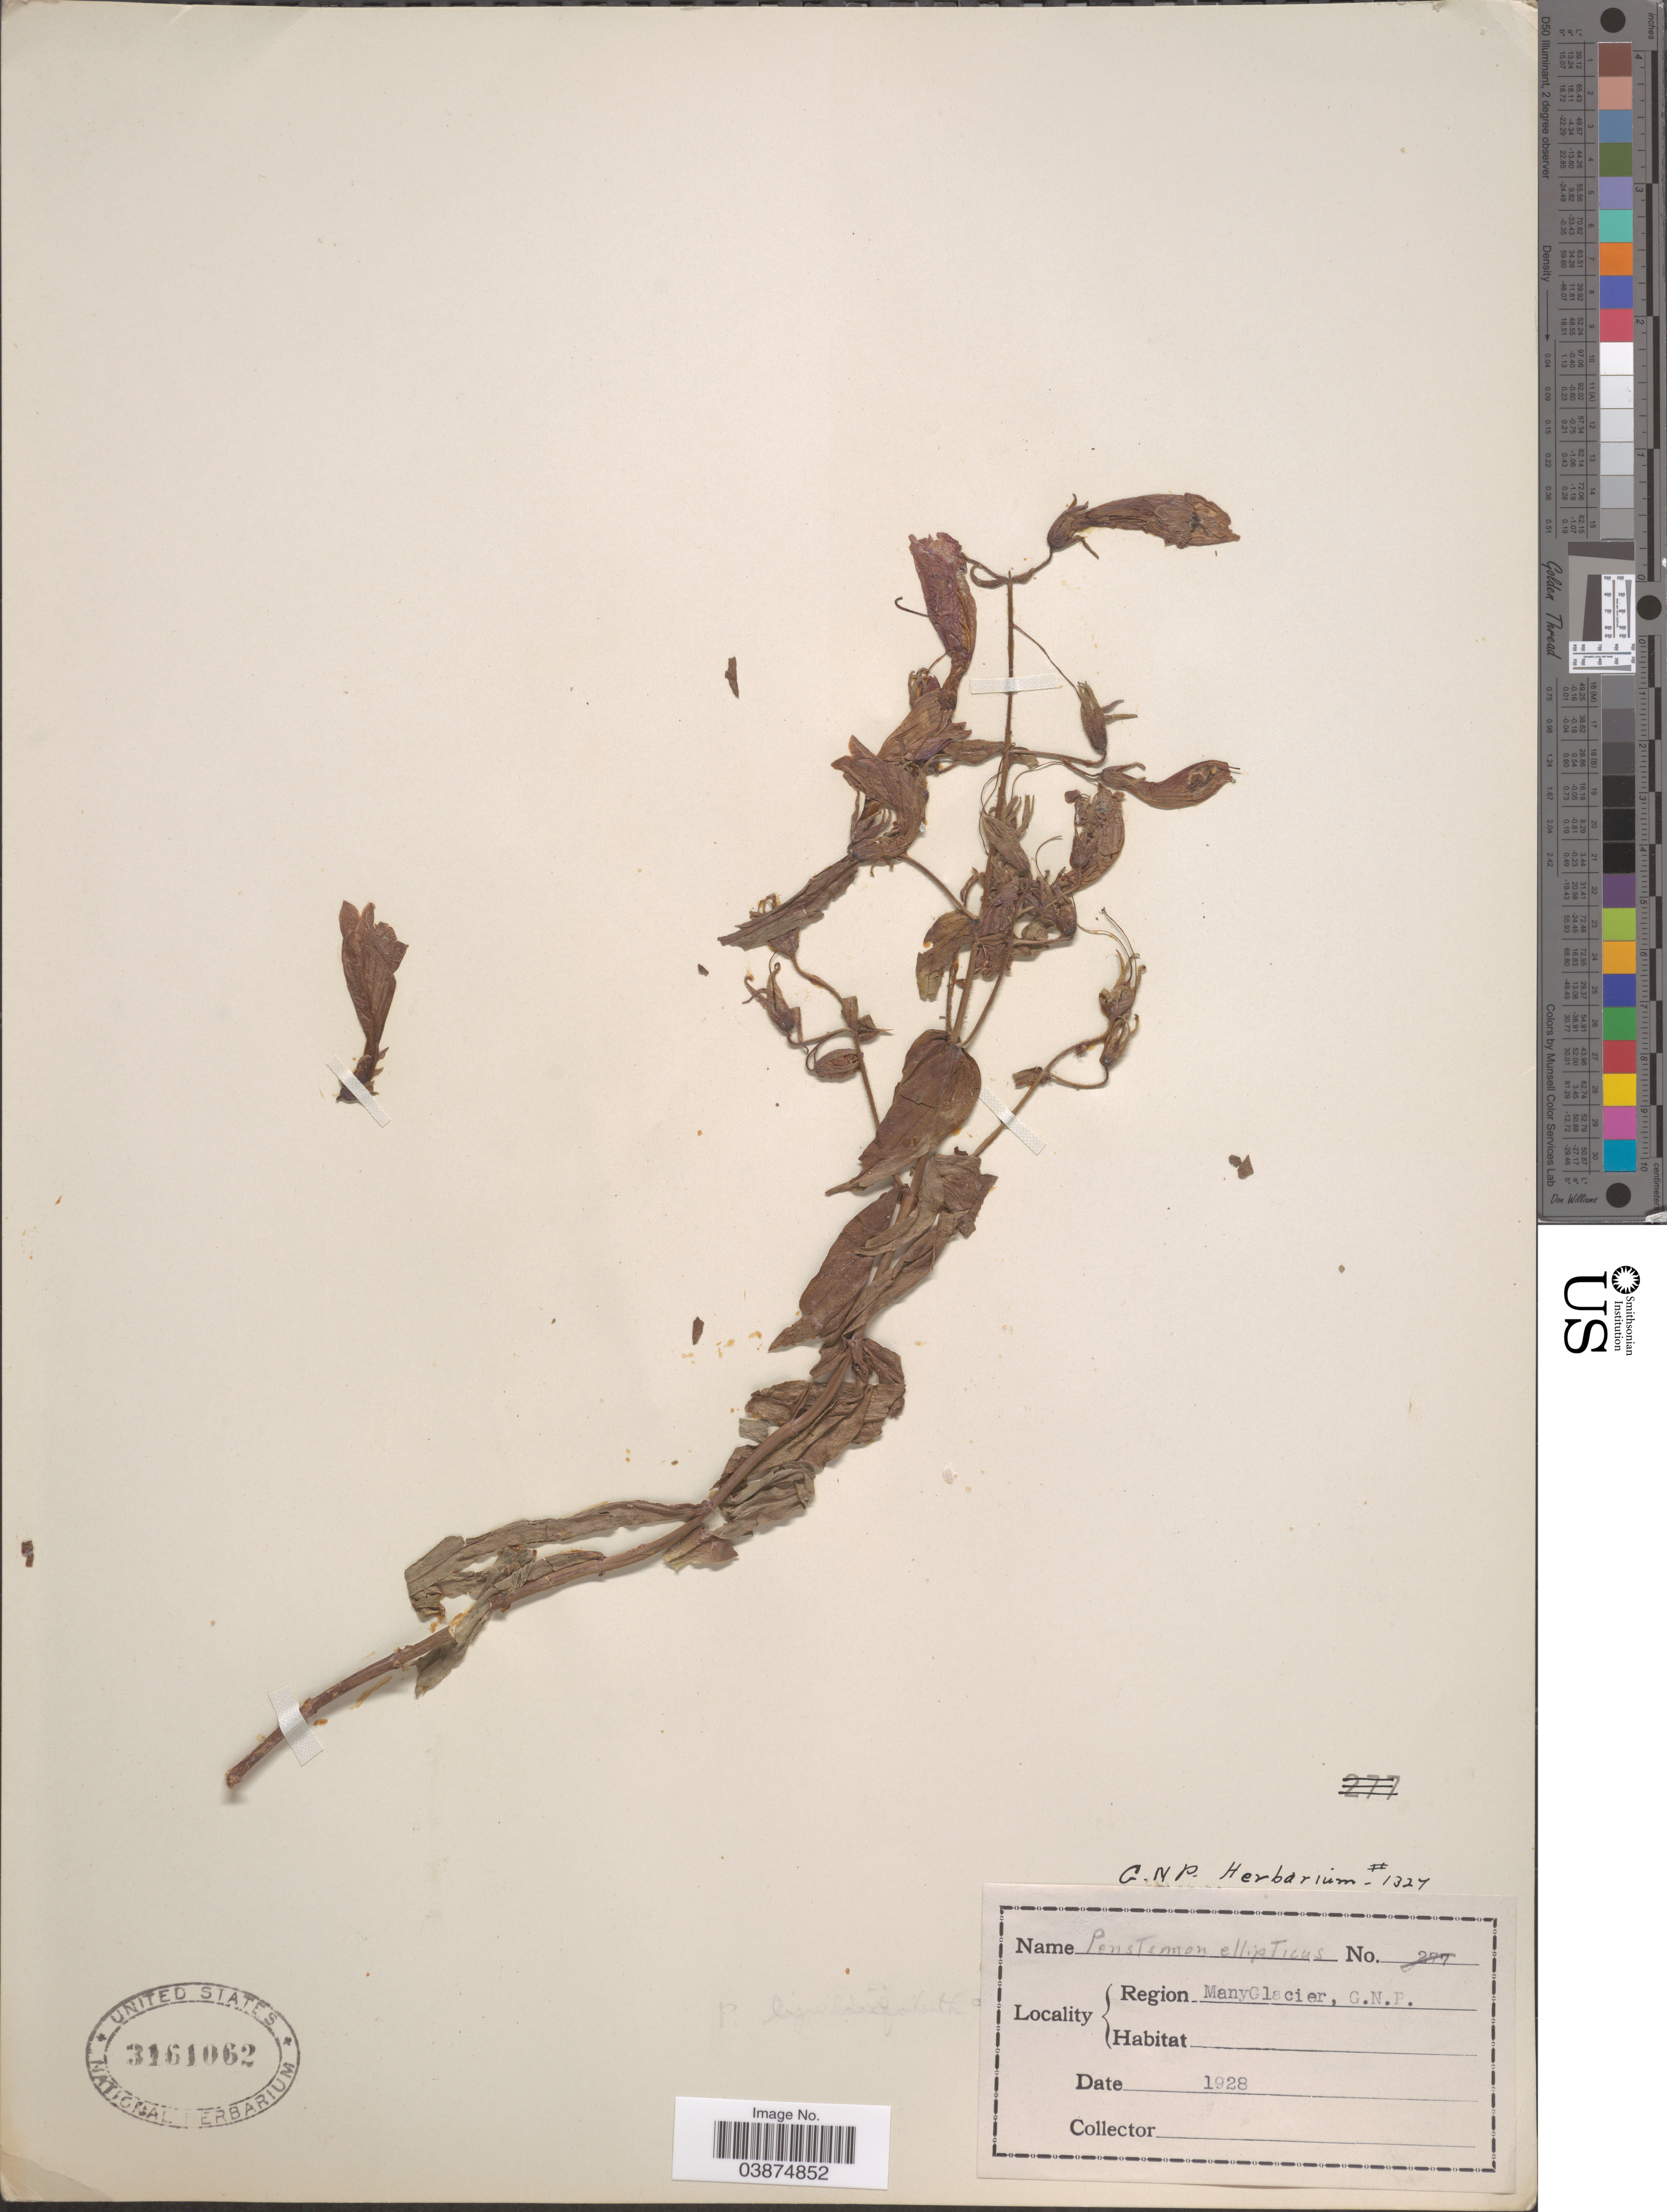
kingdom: Plantae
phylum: Tracheophyta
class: Magnoliopsida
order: Lamiales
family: Plantaginaceae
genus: Penstemon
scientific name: Penstemon ellipticus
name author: Greene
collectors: ex herb. G. N. P.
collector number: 1327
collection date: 1928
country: United States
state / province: Montana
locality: Region Many Glacier, G.N.P.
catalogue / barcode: US 3161062